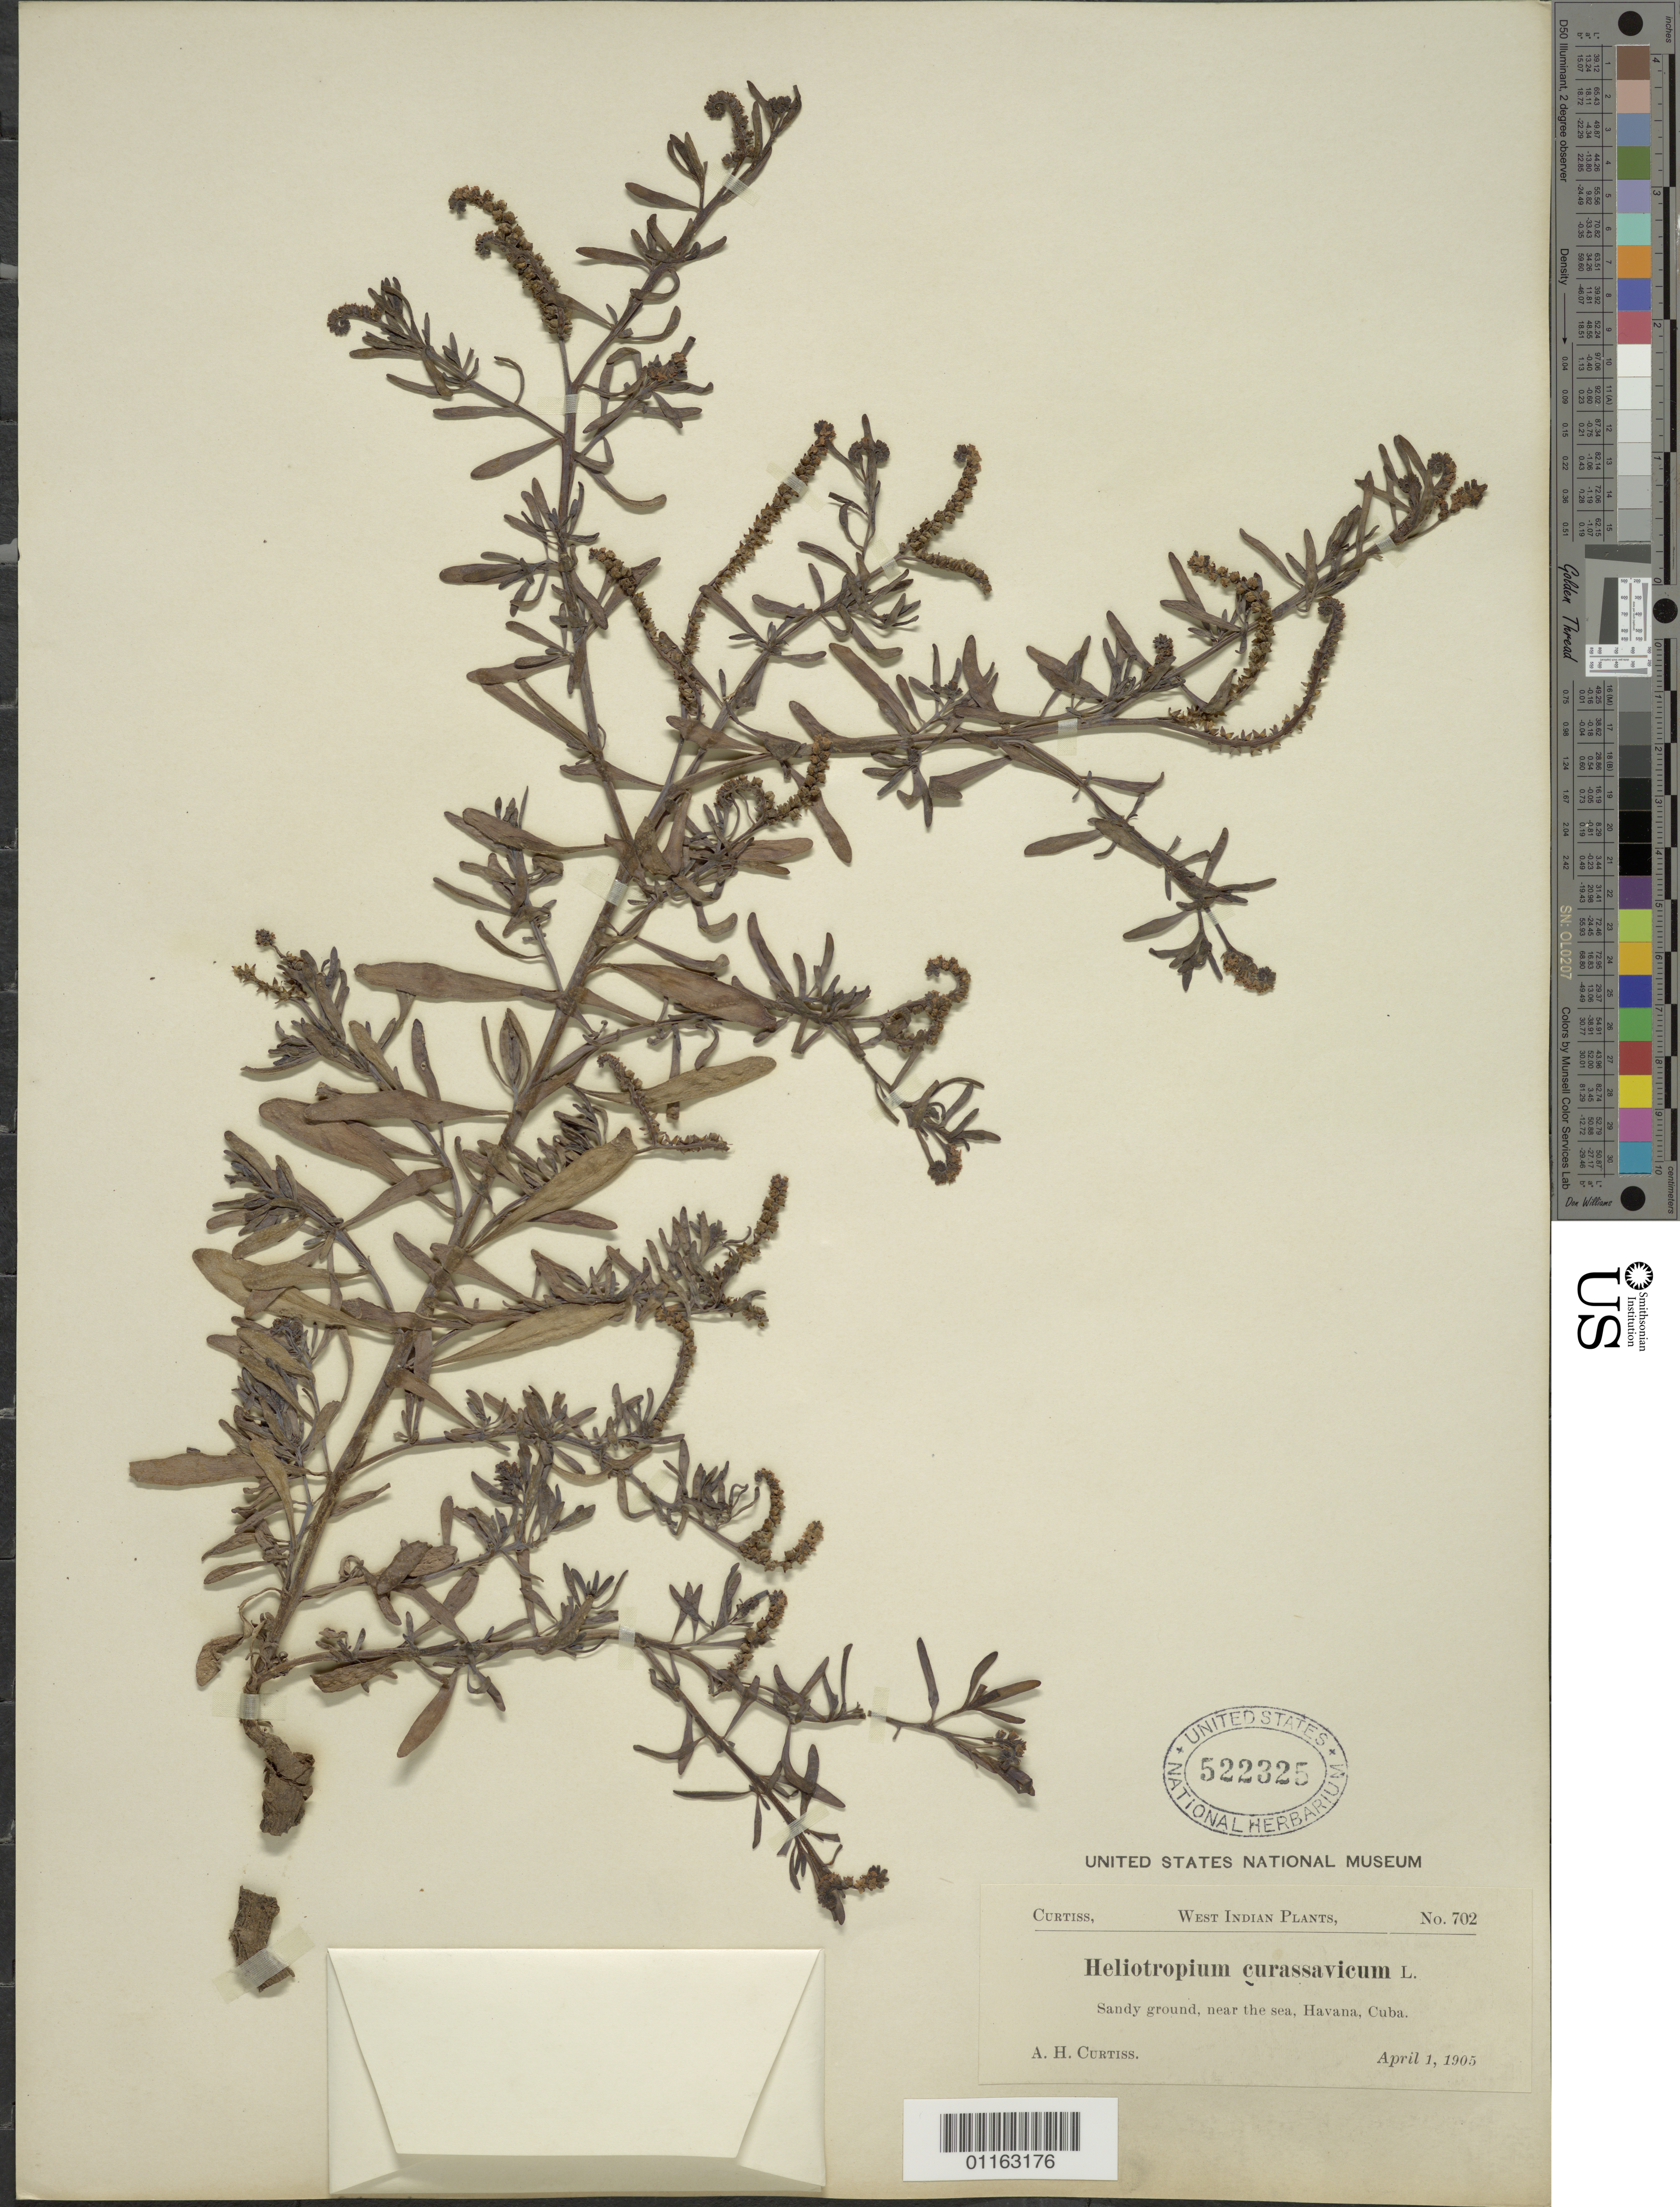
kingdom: Plantae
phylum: Tracheophyta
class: Magnoliopsida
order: Boraginales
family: Heliotropiaceae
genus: Heliotropium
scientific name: Heliotropium curassavicum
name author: L.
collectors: A. H. Curtiss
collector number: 702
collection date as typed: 01 Apr 1905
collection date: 1905-04-01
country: Cuba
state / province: La Habana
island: Cuba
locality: sandy ground near the sea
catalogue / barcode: US 522325